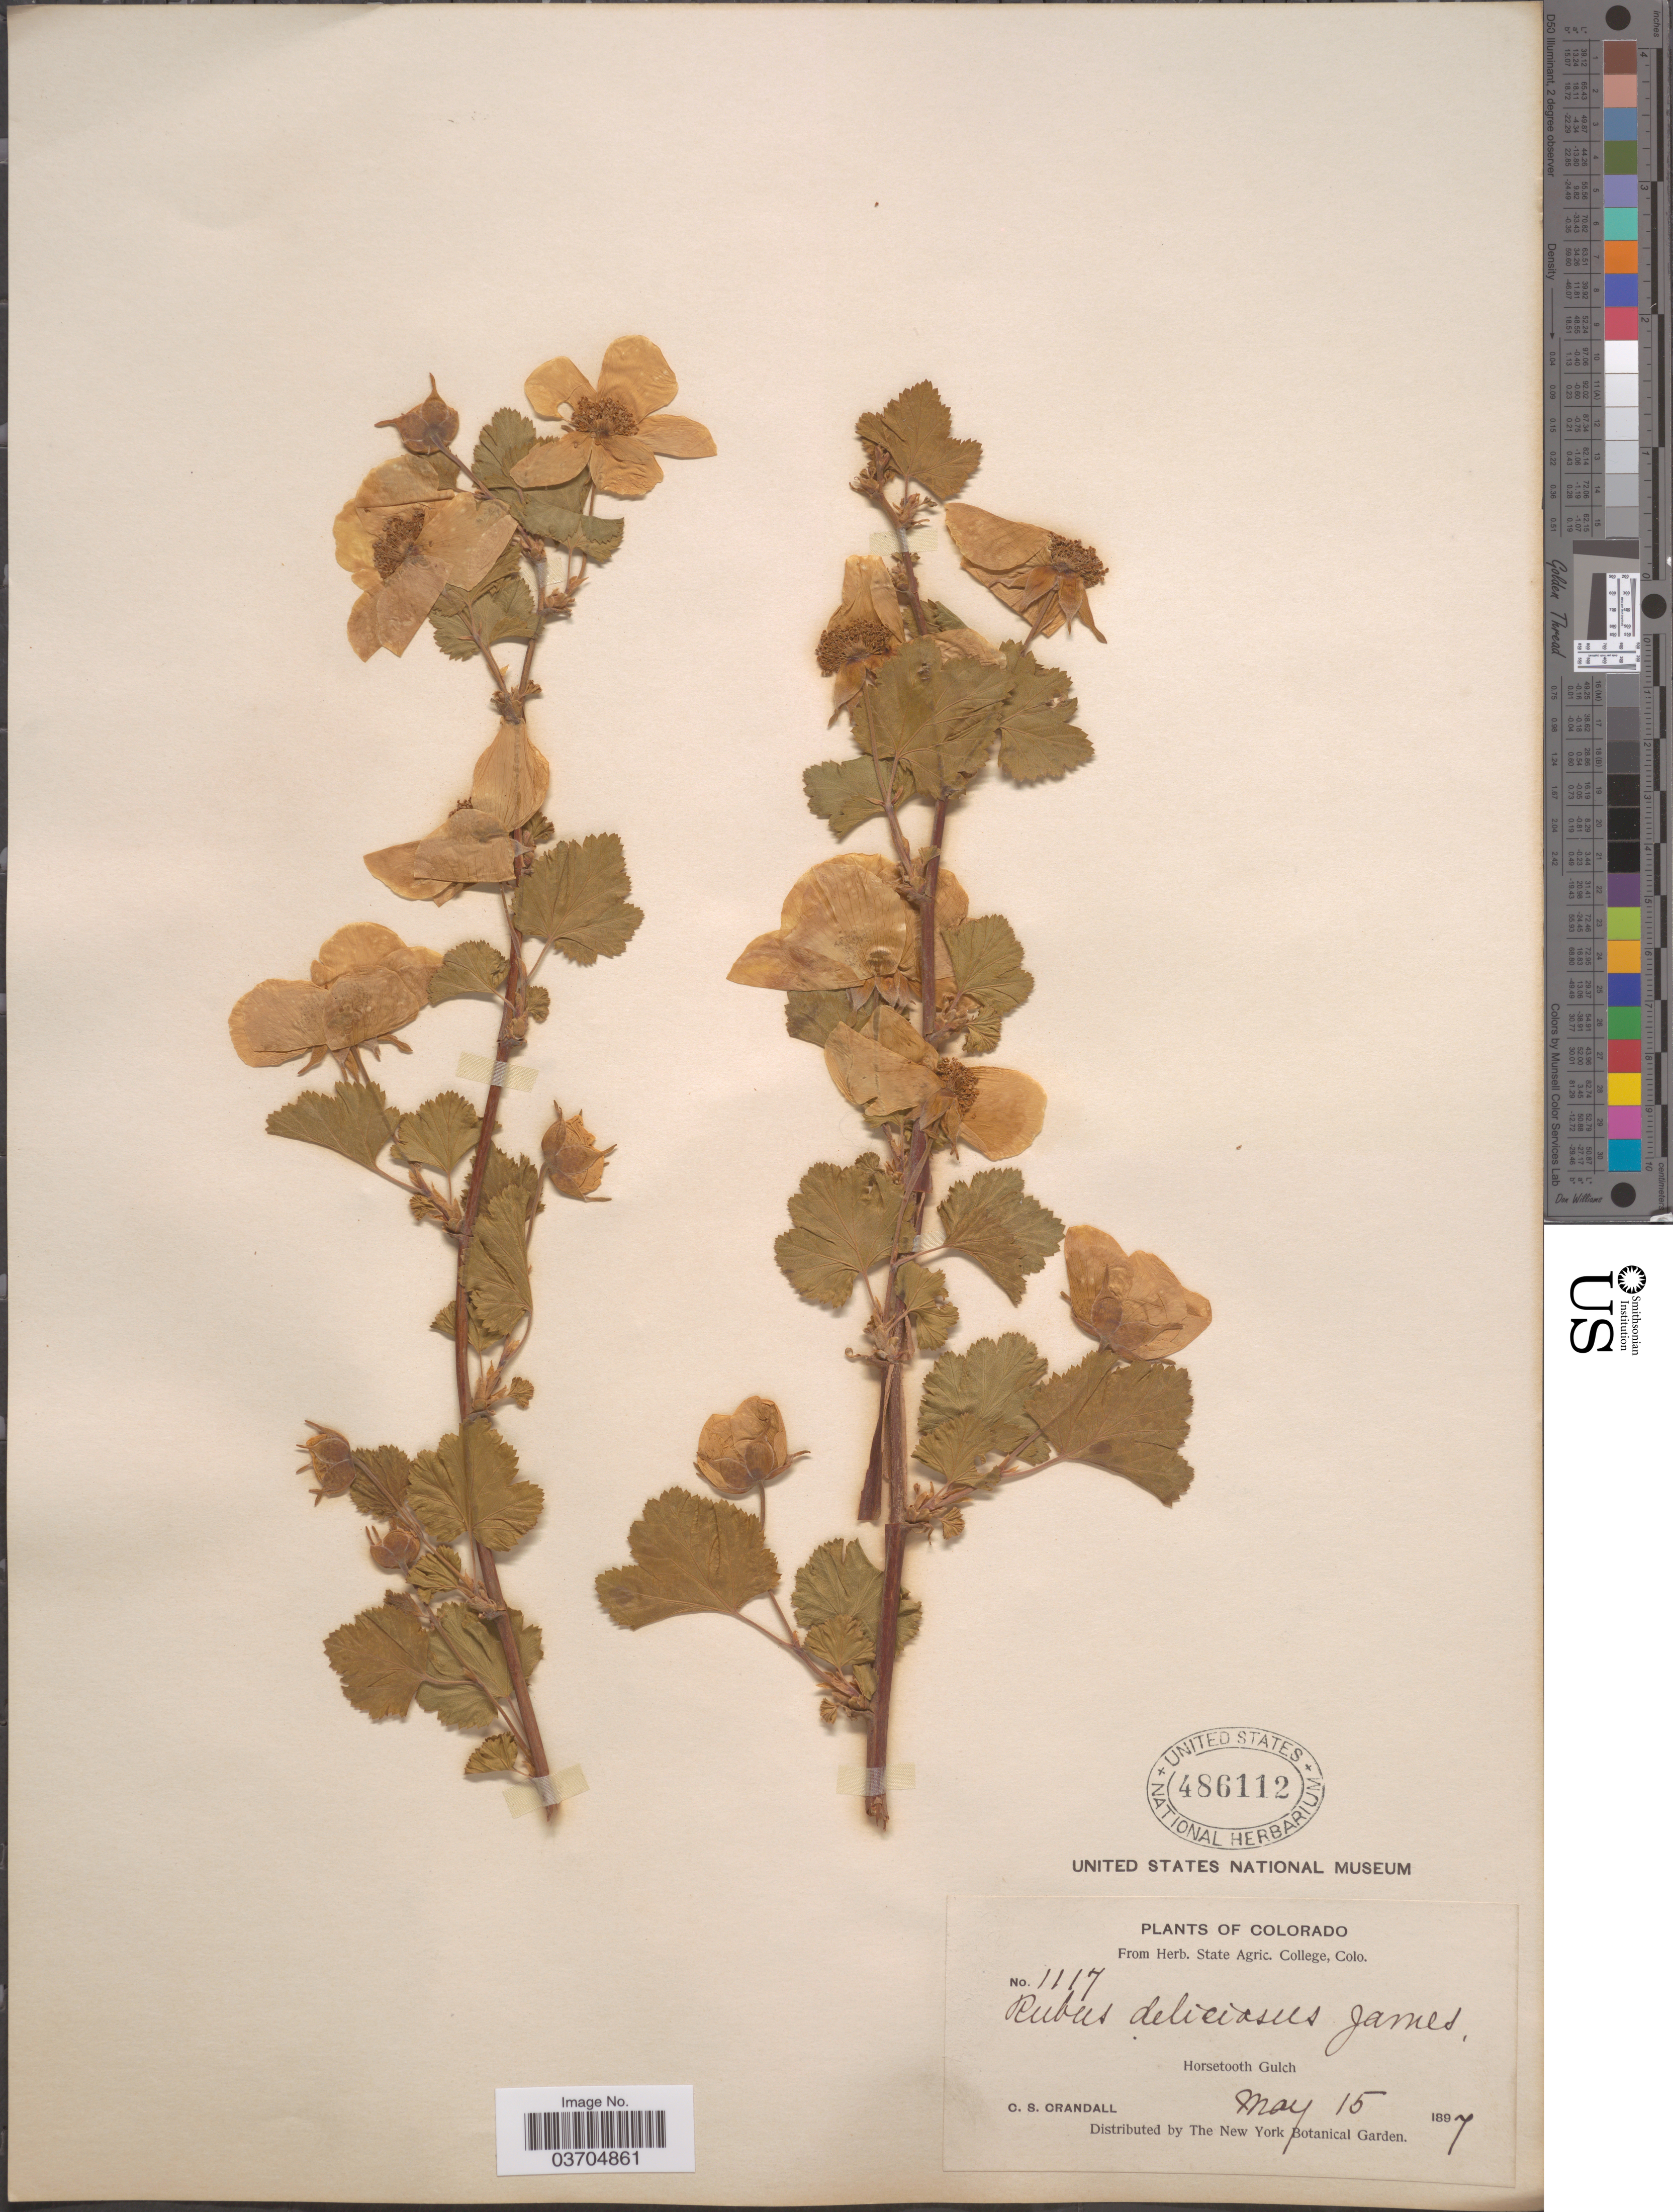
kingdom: Plantae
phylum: Tracheophyta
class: Magnoliopsida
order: Rosales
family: Rosaceae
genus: Rubus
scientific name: Rubus deliciosus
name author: Torr.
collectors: C. Crandall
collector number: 1117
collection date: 1897-05-15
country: United States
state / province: Colorado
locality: Horsetooth Gulch.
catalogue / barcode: US 486112